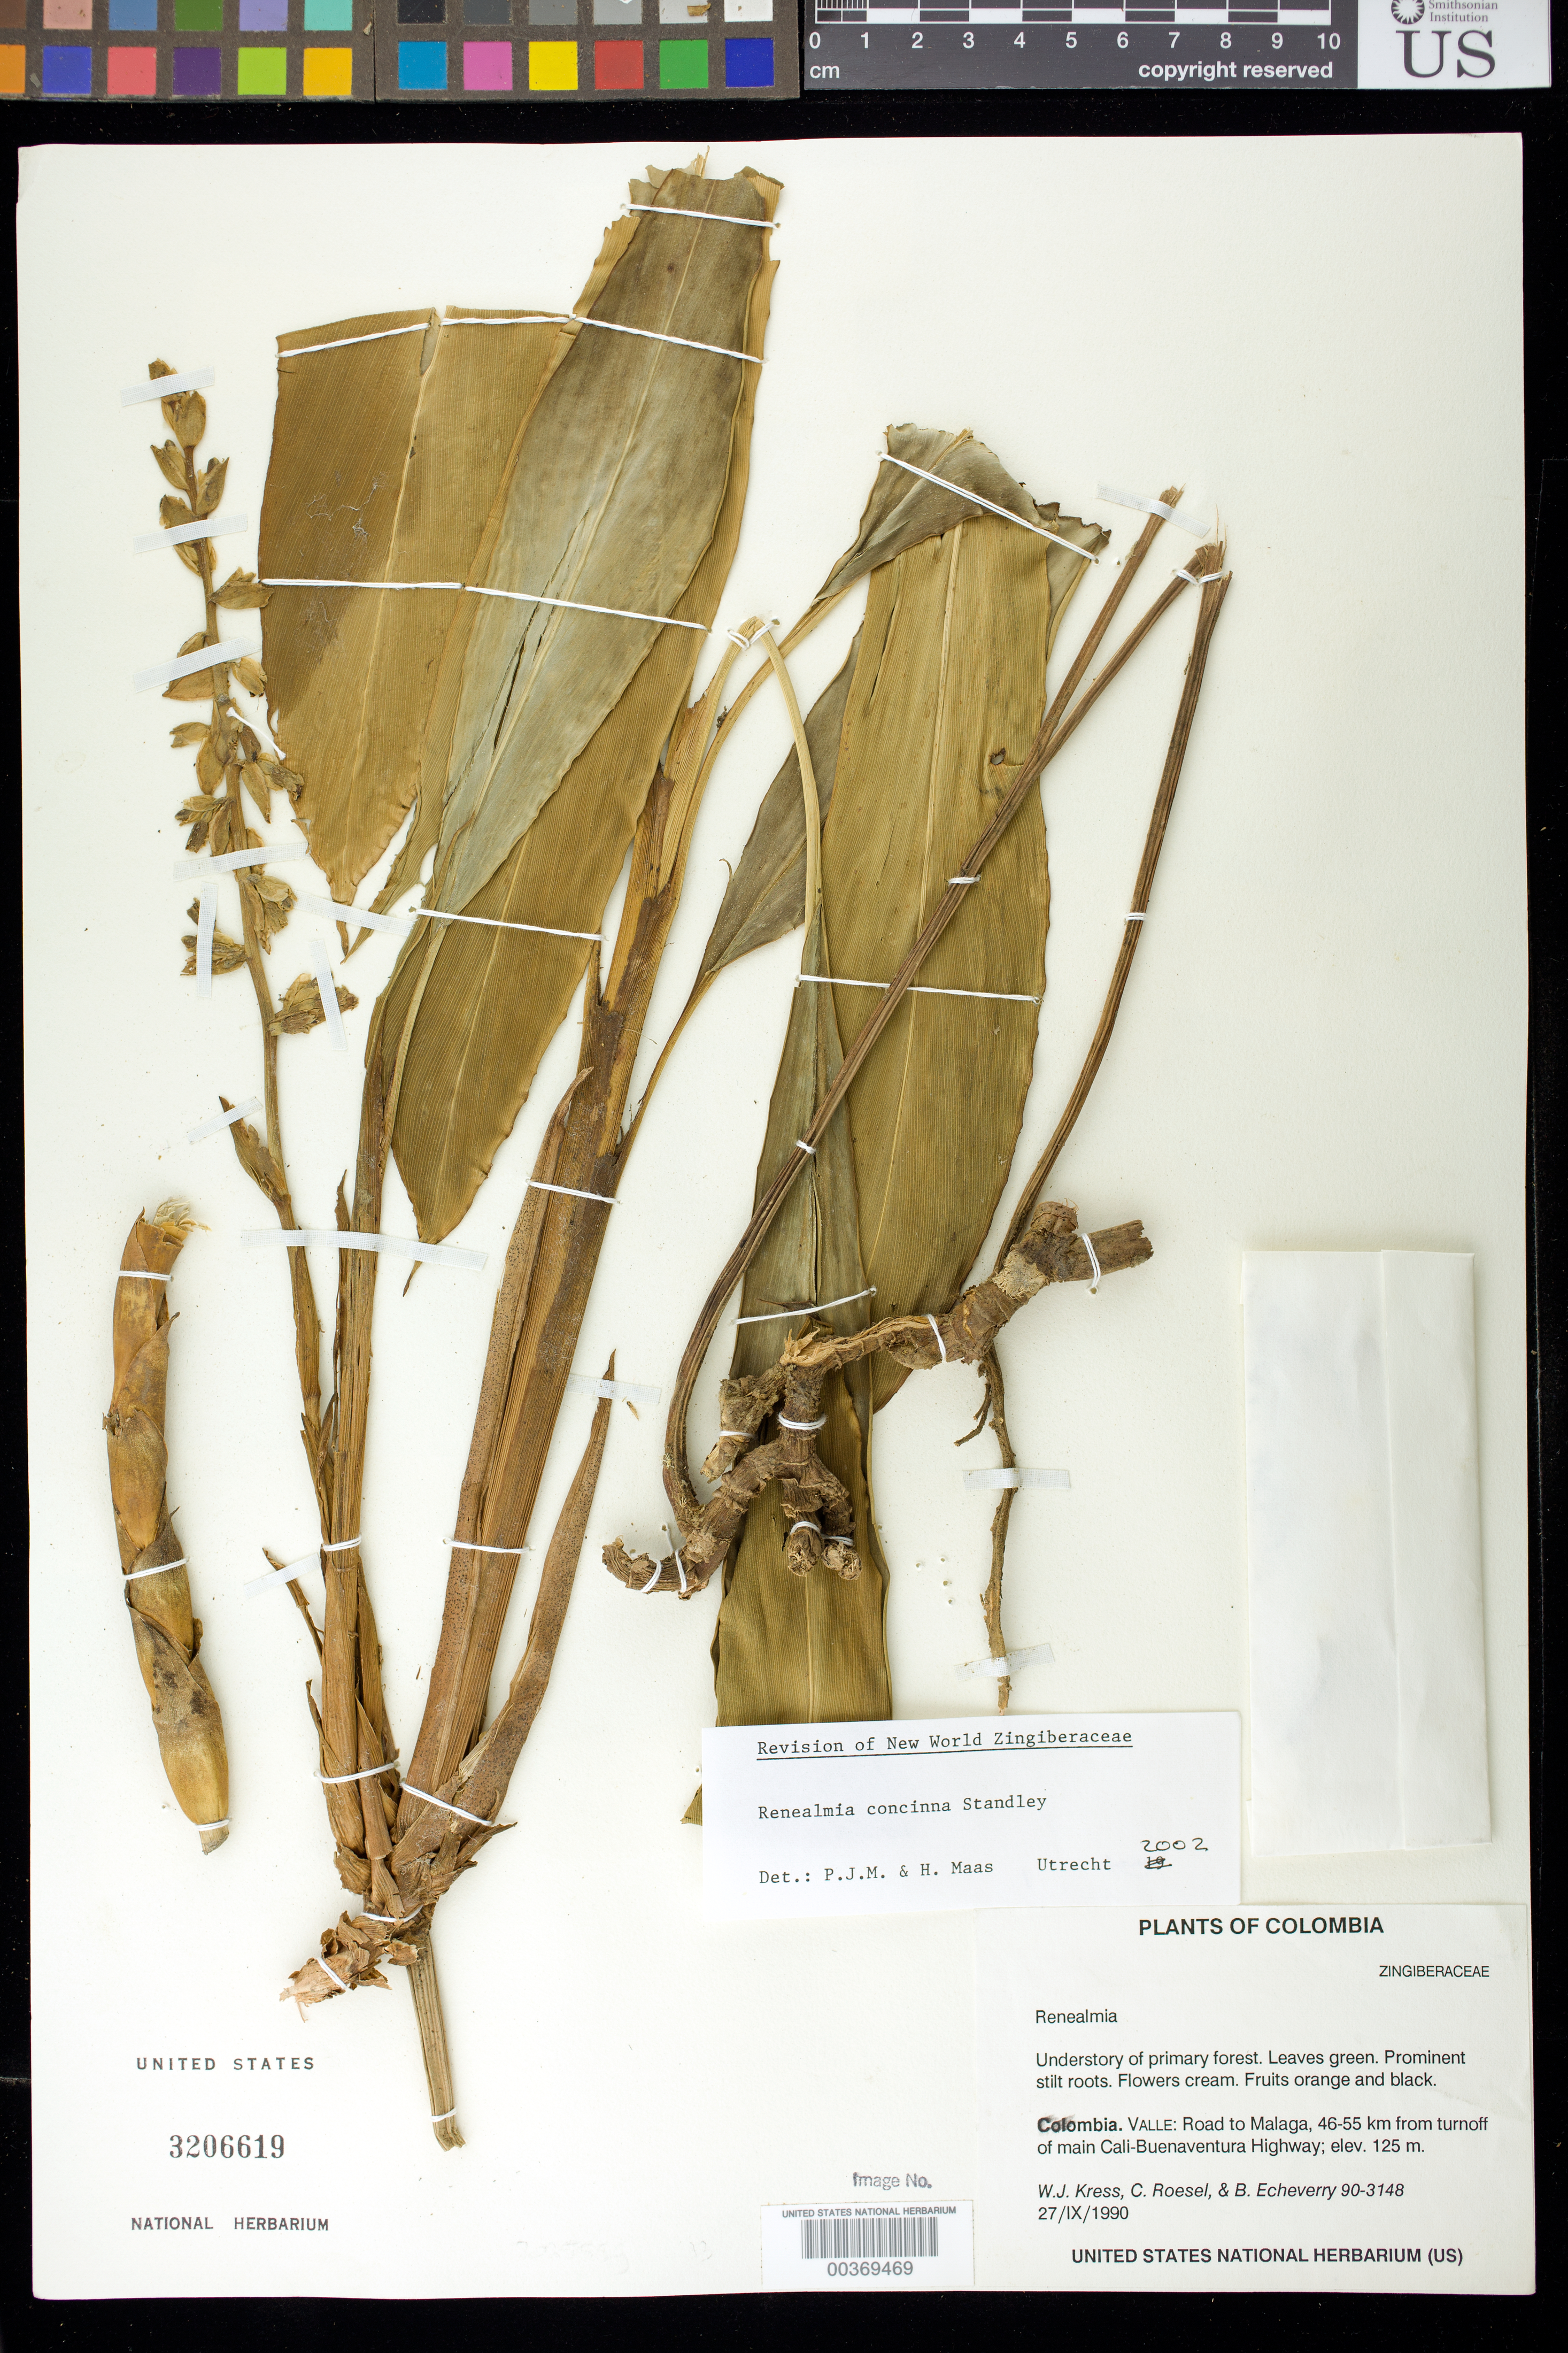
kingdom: Plantae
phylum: Tracheophyta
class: Liliopsida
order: Zingiberales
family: Zingiberaceae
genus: Renealmia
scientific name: Renealmia concinna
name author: Standl.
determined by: Maas van de Kamer, H.; Maas, P. J.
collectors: W. J. Kress, C. S. Roesel & B. Echeverry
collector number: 90-3148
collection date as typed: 27 Sep 1990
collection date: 1990-09-27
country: Colombia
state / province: Valle del Cauca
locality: Valle: road to Malaga, 46-55 km from turnoff of main Cali-Buena Ventura Hwy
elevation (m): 125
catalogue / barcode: US 3206619